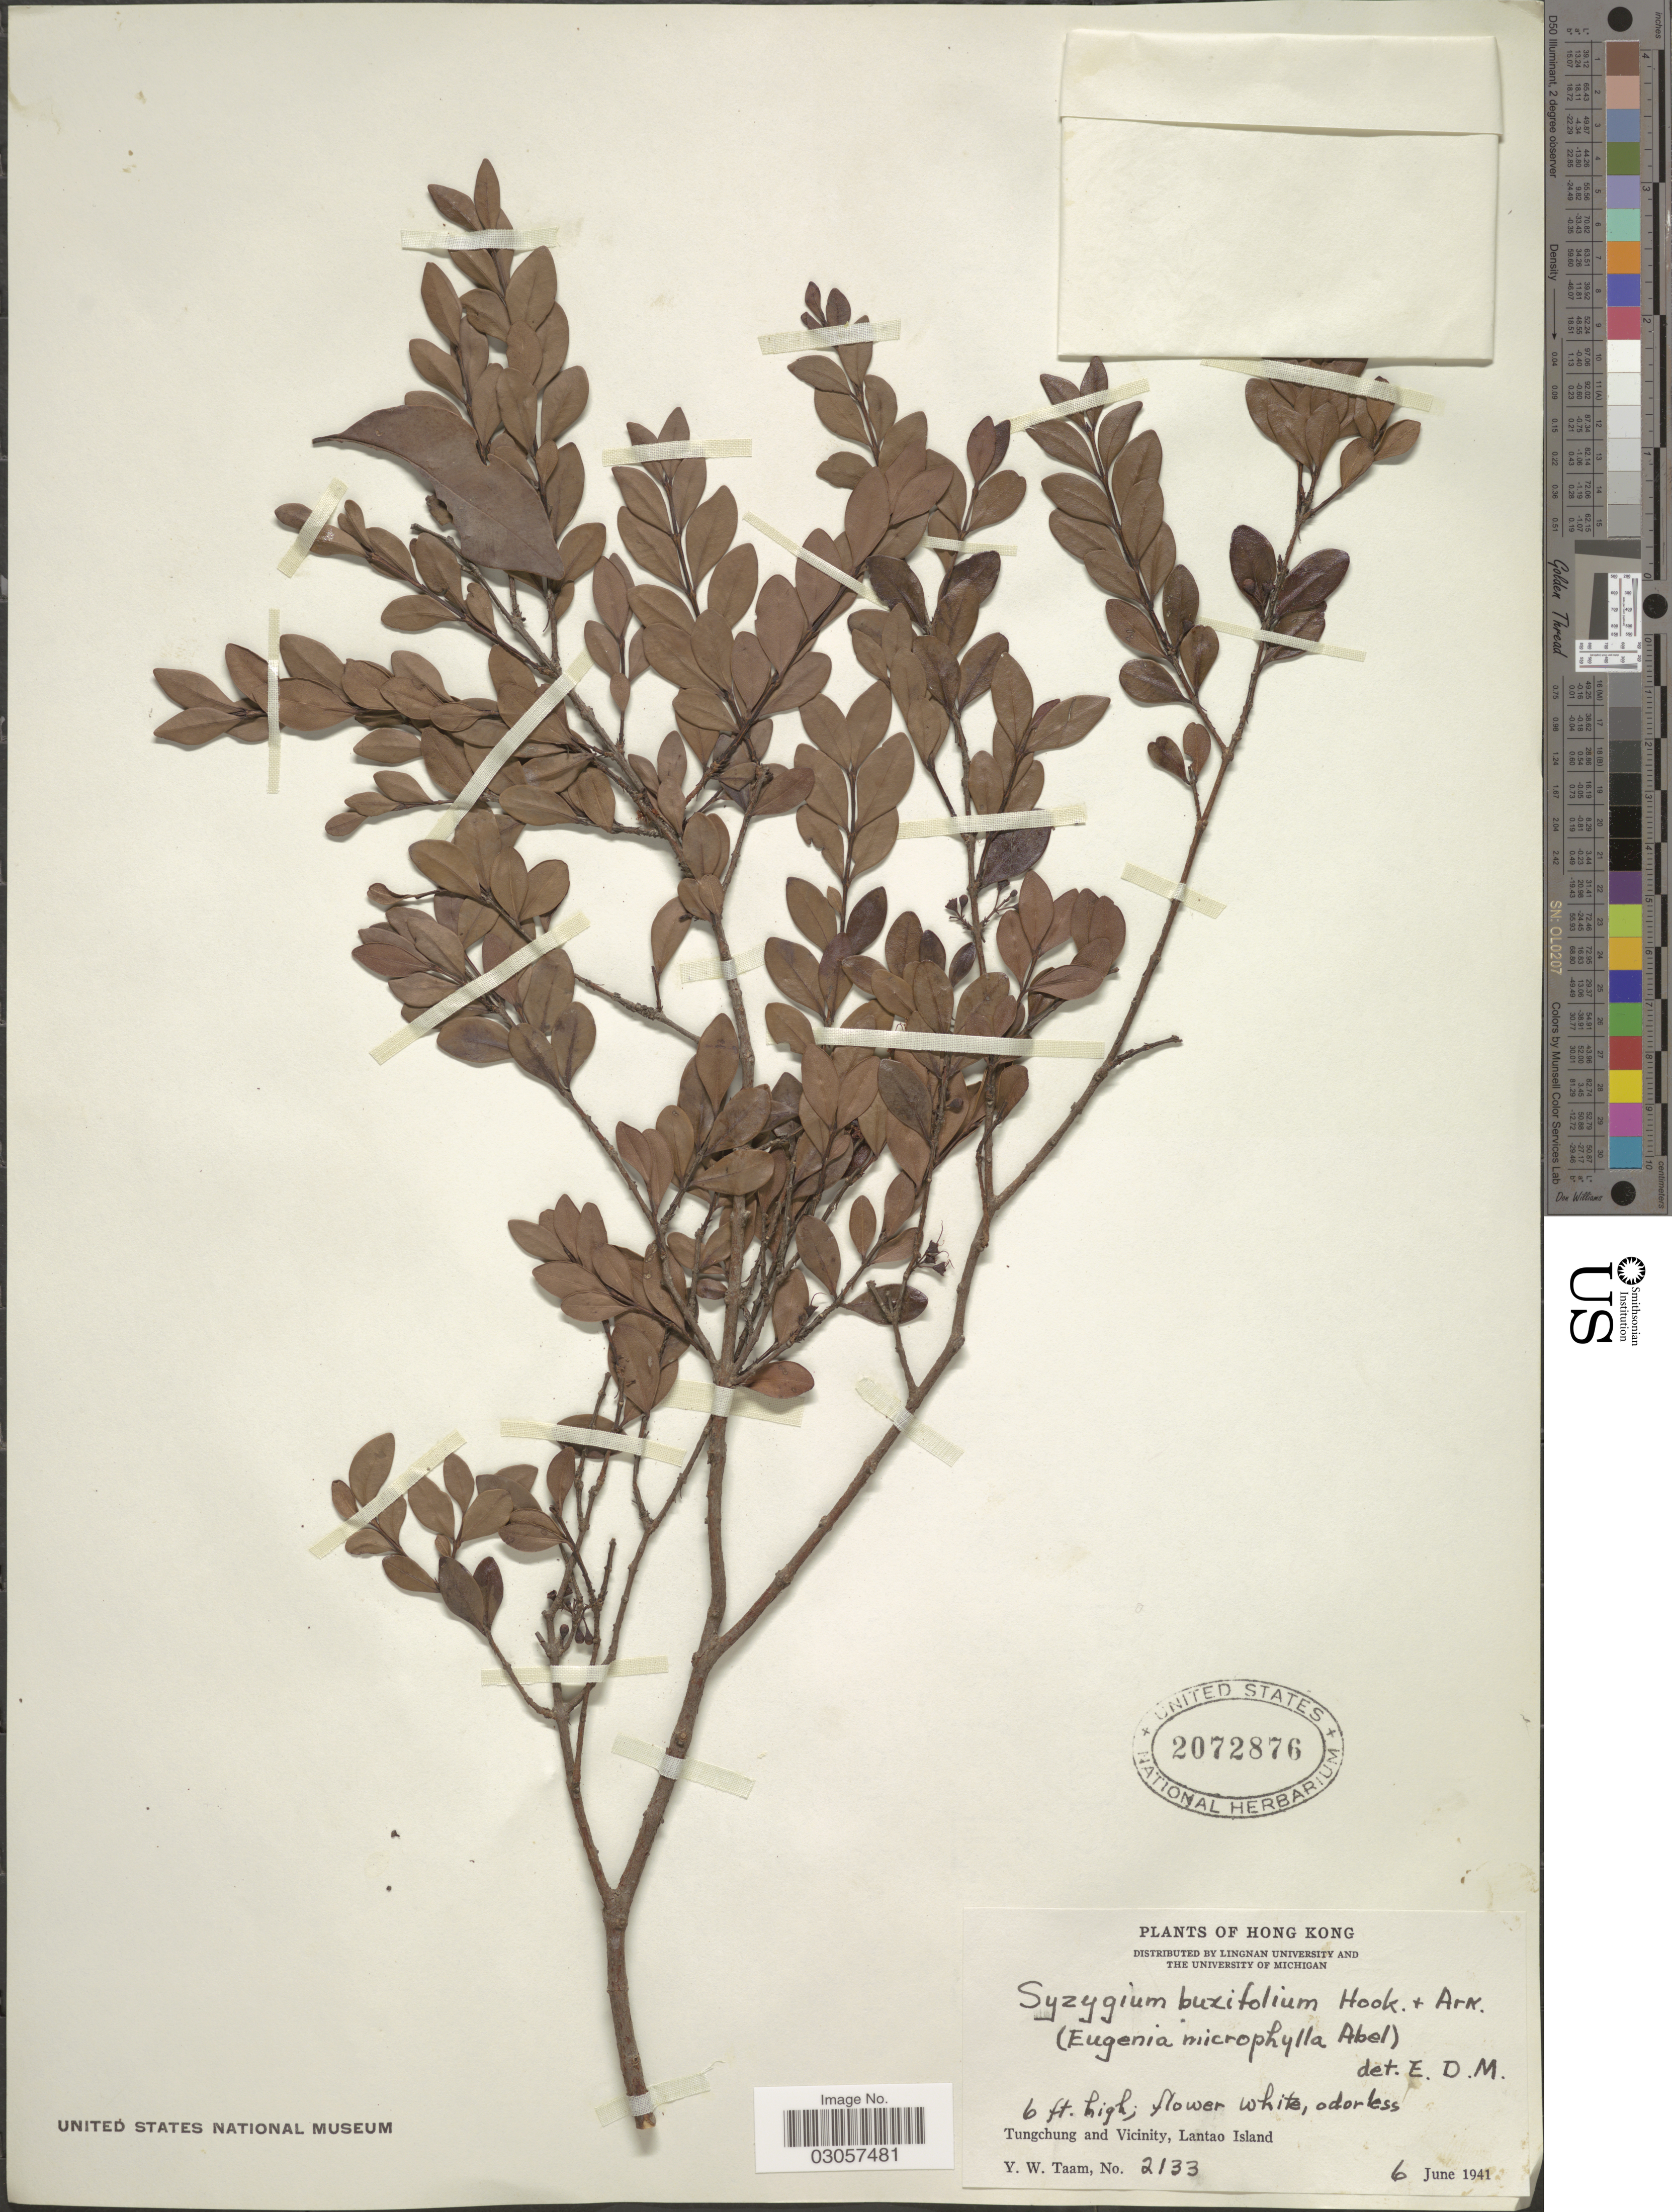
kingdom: Plantae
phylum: Tracheophyta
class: Magnoliopsida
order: Myrtales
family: Myrtaceae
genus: Syzygium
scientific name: Syzygium buxifolium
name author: Hook. & Arn.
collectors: Y. W. Taam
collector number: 2133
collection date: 1941-06-06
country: China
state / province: Hong Kong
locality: Tungchung and vicinity, Lantao Island.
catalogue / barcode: US 2072876